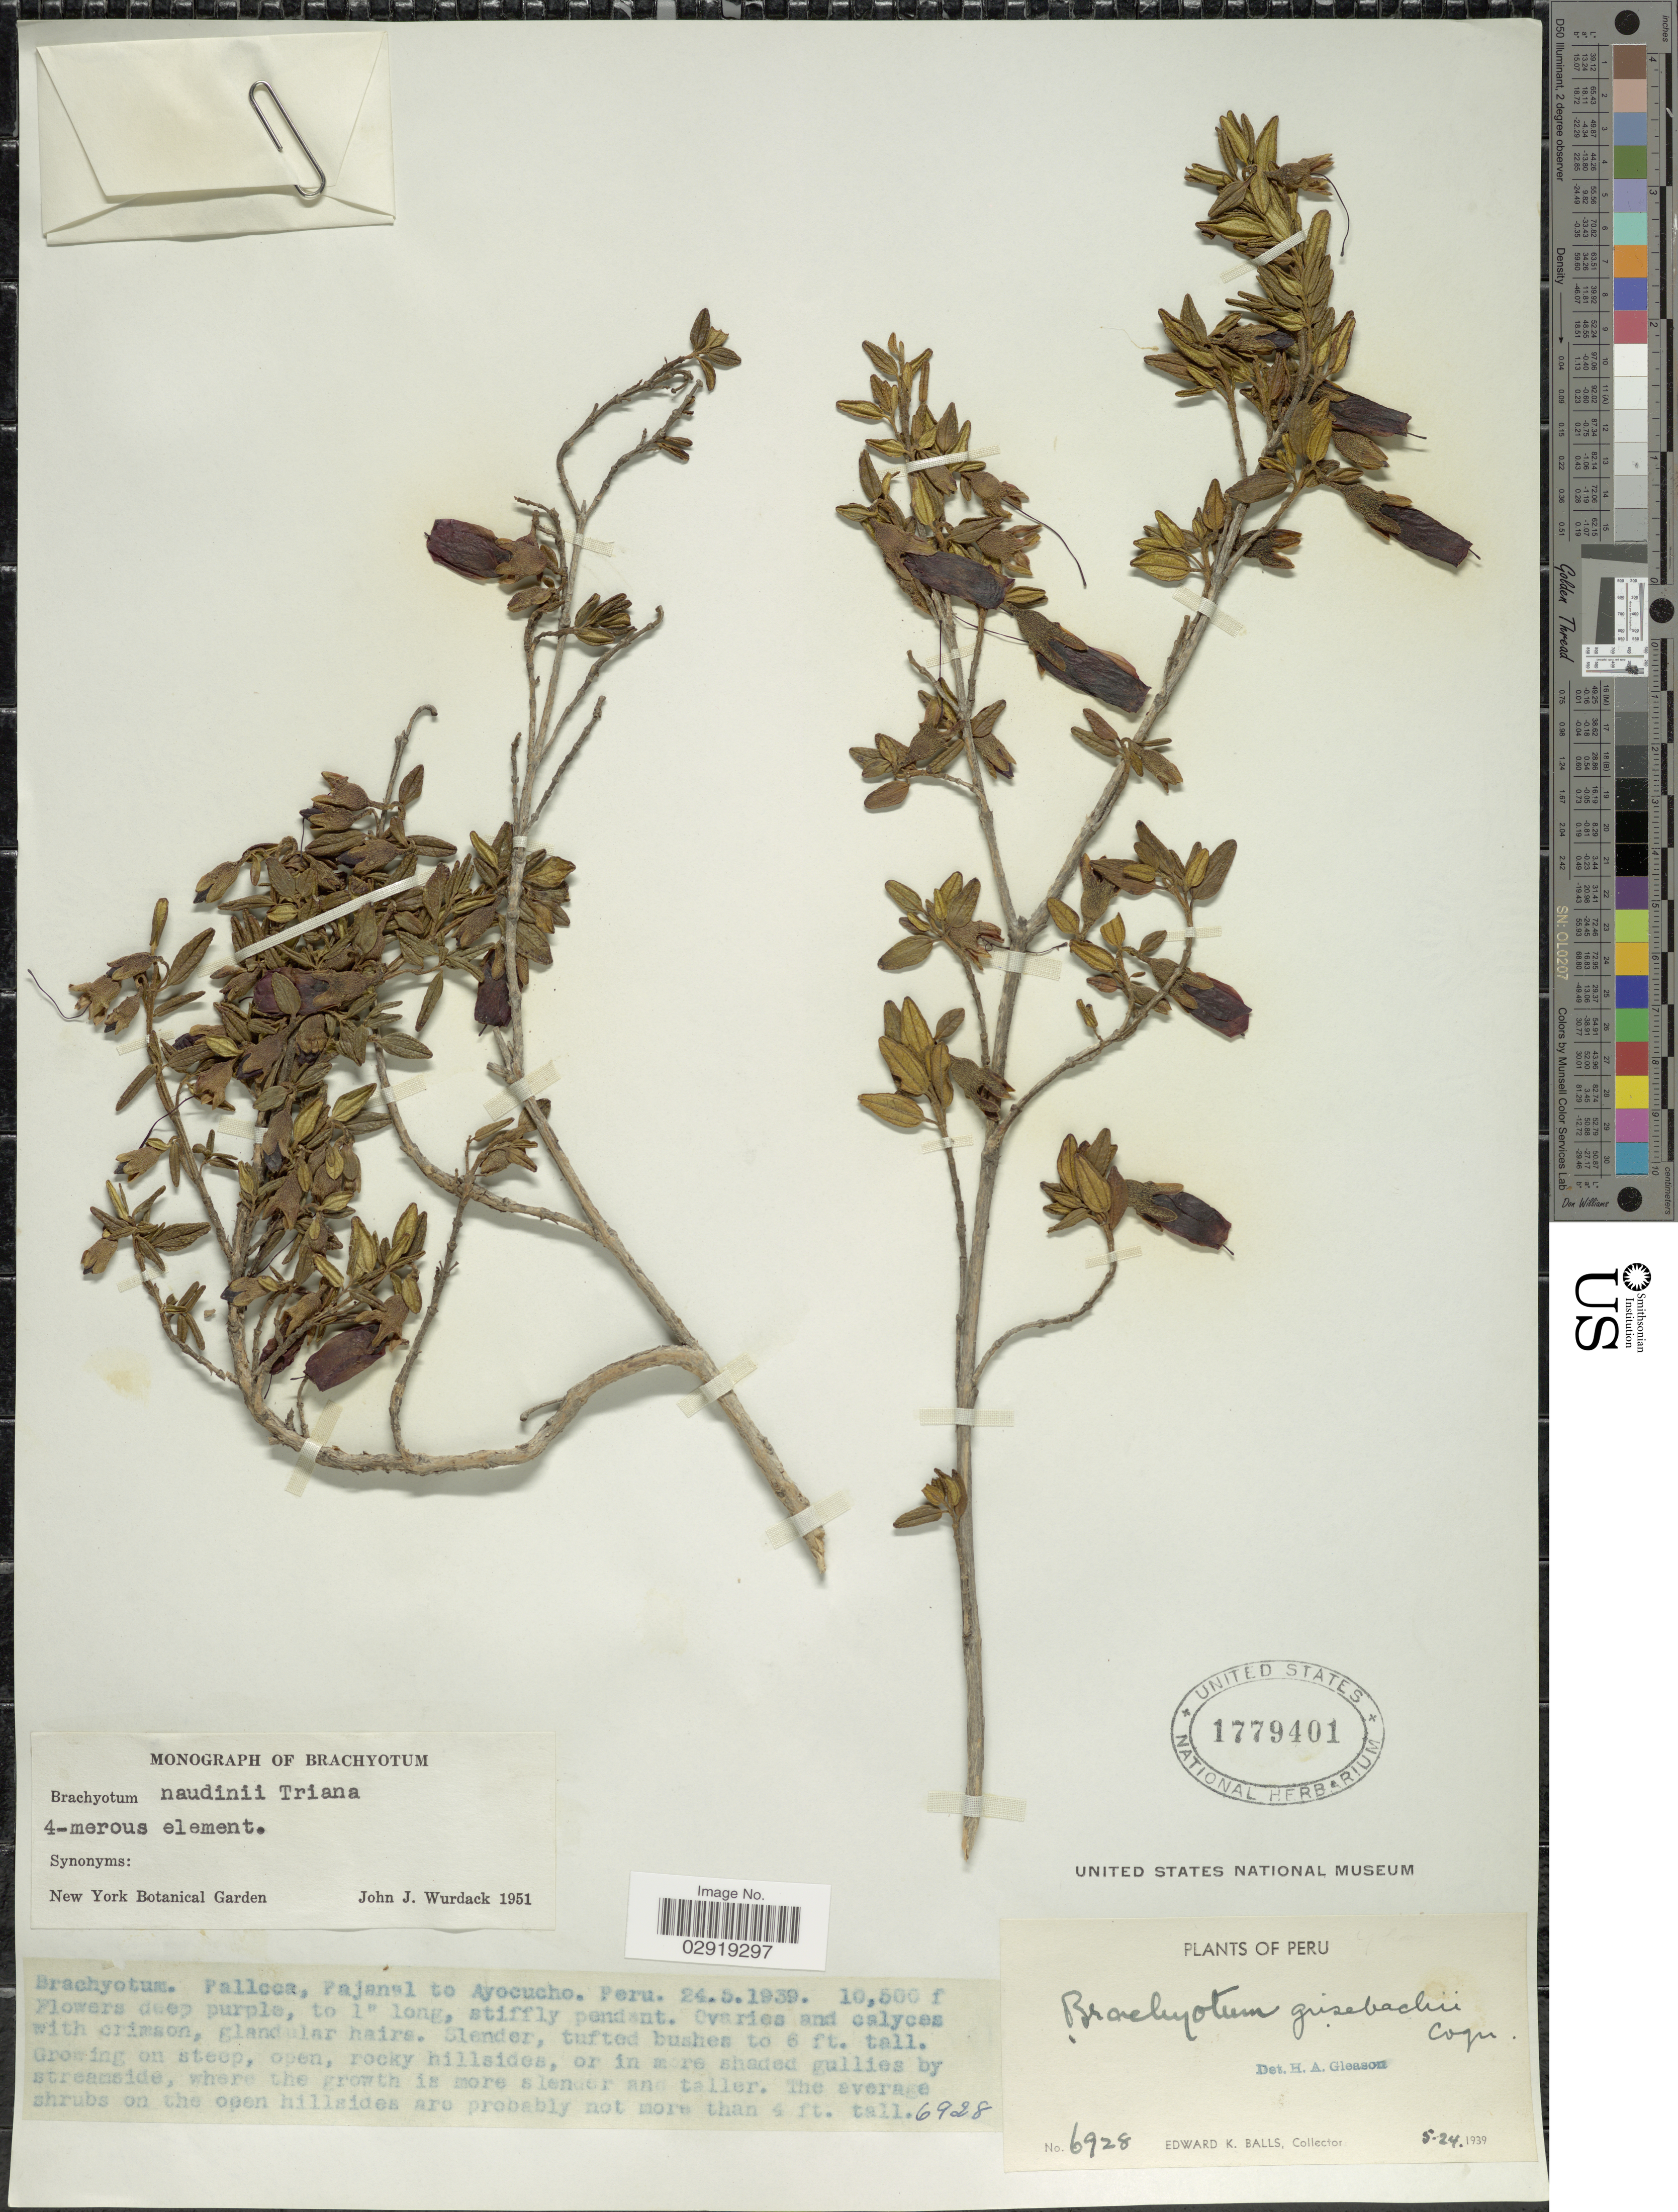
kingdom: Plantae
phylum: Tracheophyta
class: Magnoliopsida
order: Myrtales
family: Melastomataceae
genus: Brachyotum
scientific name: Brachyotum naudinii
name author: Triana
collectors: E. K. Balls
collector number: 6928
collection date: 1939-05-24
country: Peru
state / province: Ayacucho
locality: Pallcea, Pajanal to Ayocucho.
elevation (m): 3200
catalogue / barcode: US 1779401